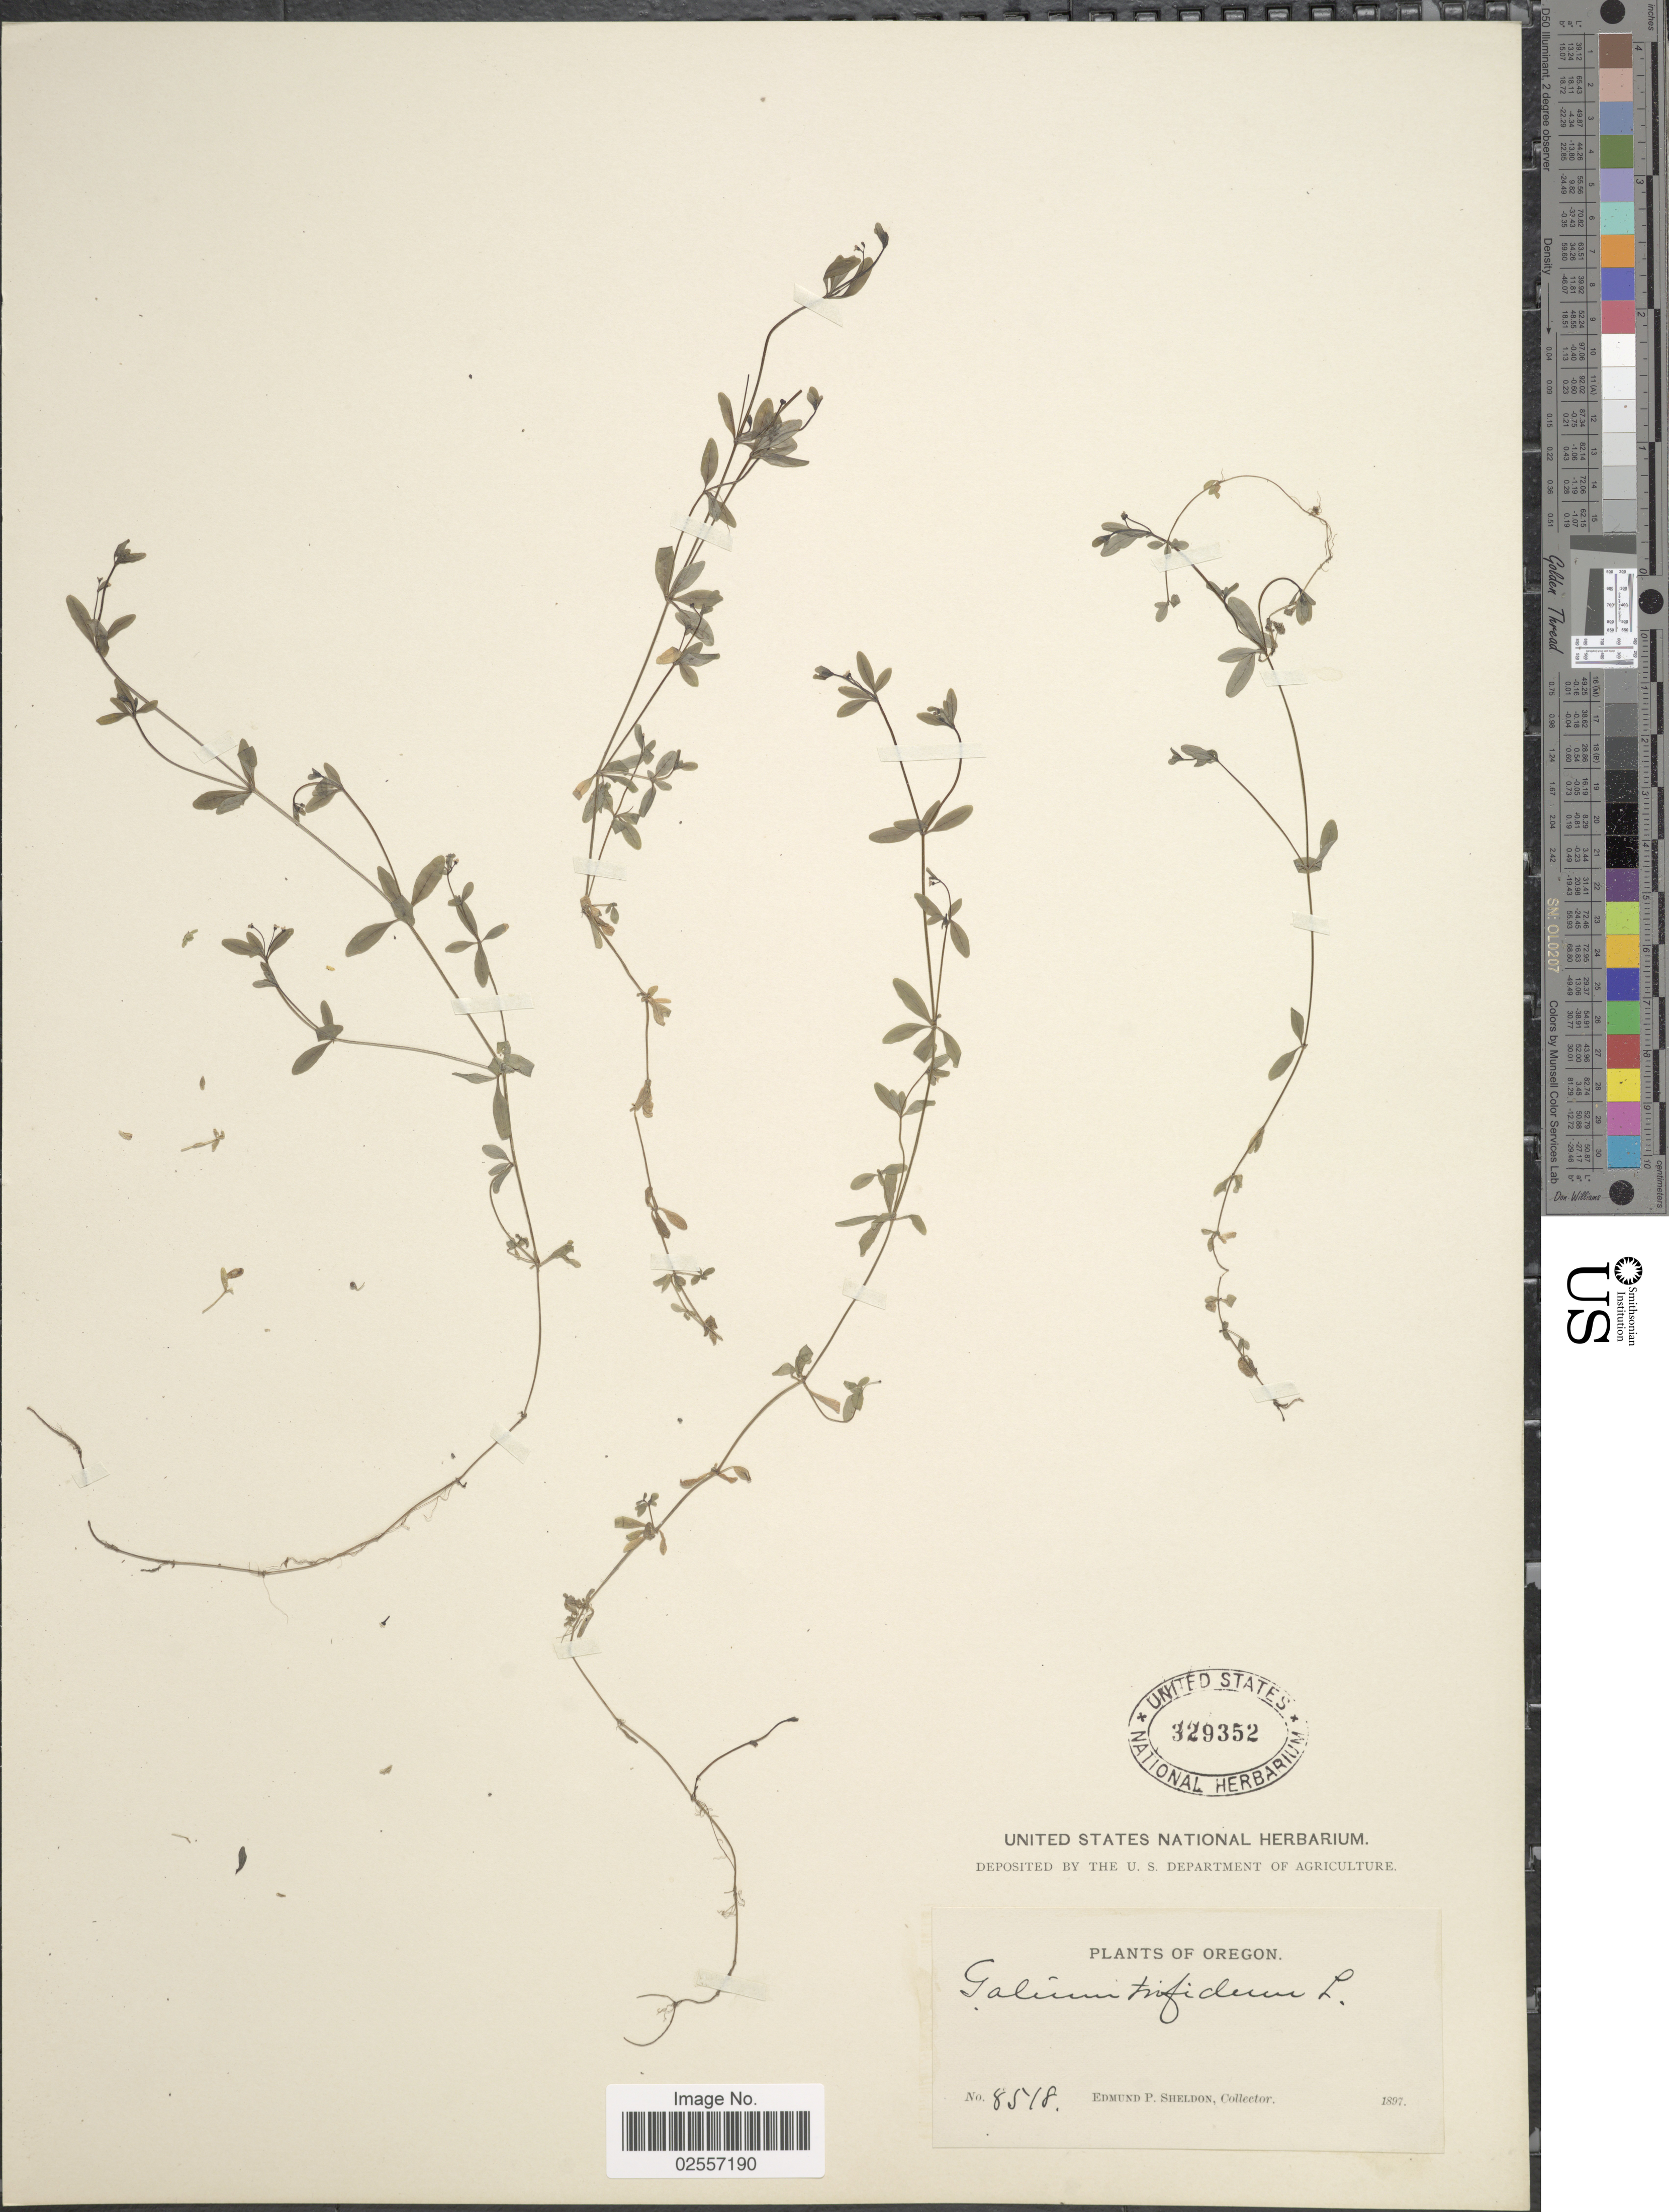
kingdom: Plantae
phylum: Tracheophyta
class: Magnoliopsida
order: Gentianales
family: Rubiaceae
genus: Galium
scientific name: Galium brandegeei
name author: A. Gray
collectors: E. P. Sheldon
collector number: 8518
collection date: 1897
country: United States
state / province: Oregon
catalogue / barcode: US 329352